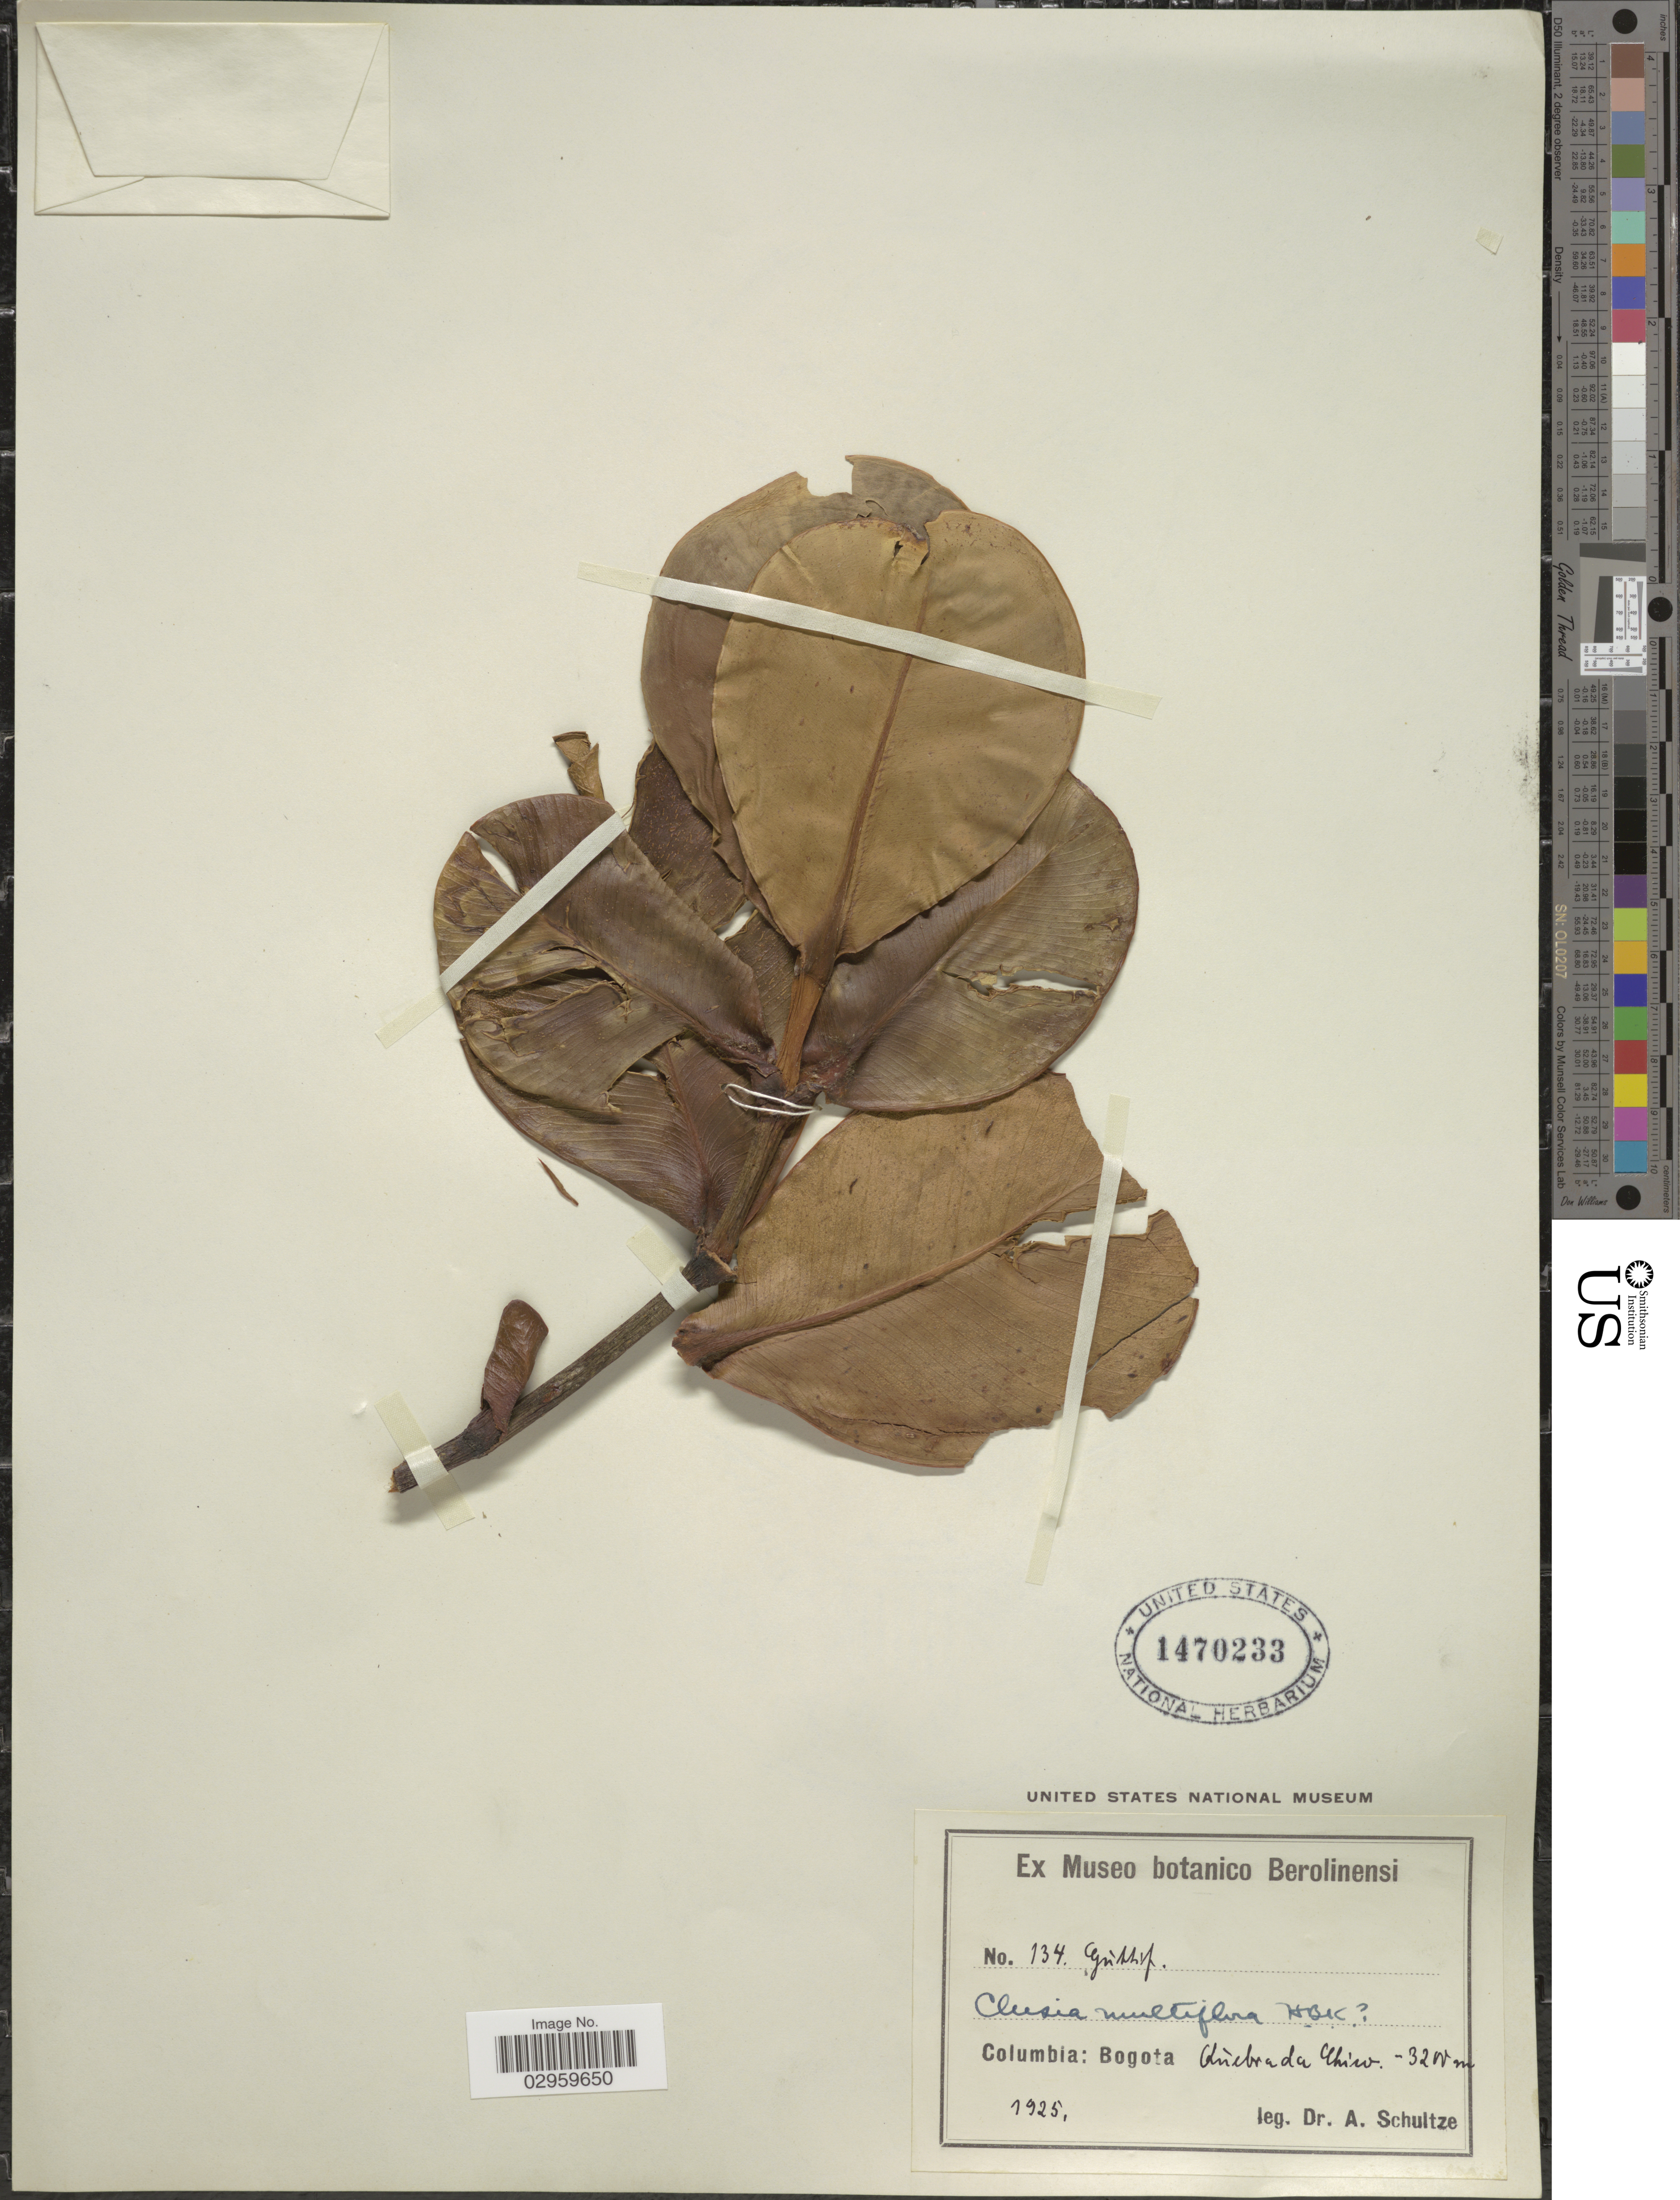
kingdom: Plantae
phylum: Tracheophyta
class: Magnoliopsida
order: Malpighiales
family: Clusiaceae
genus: Clusia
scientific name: Clusia multiflora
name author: Kunth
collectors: A. Schultze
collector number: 134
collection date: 1925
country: Colombia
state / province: Bogota D.C.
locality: Bogota. Quebrada Chico.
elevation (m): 3200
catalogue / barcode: US 1470233